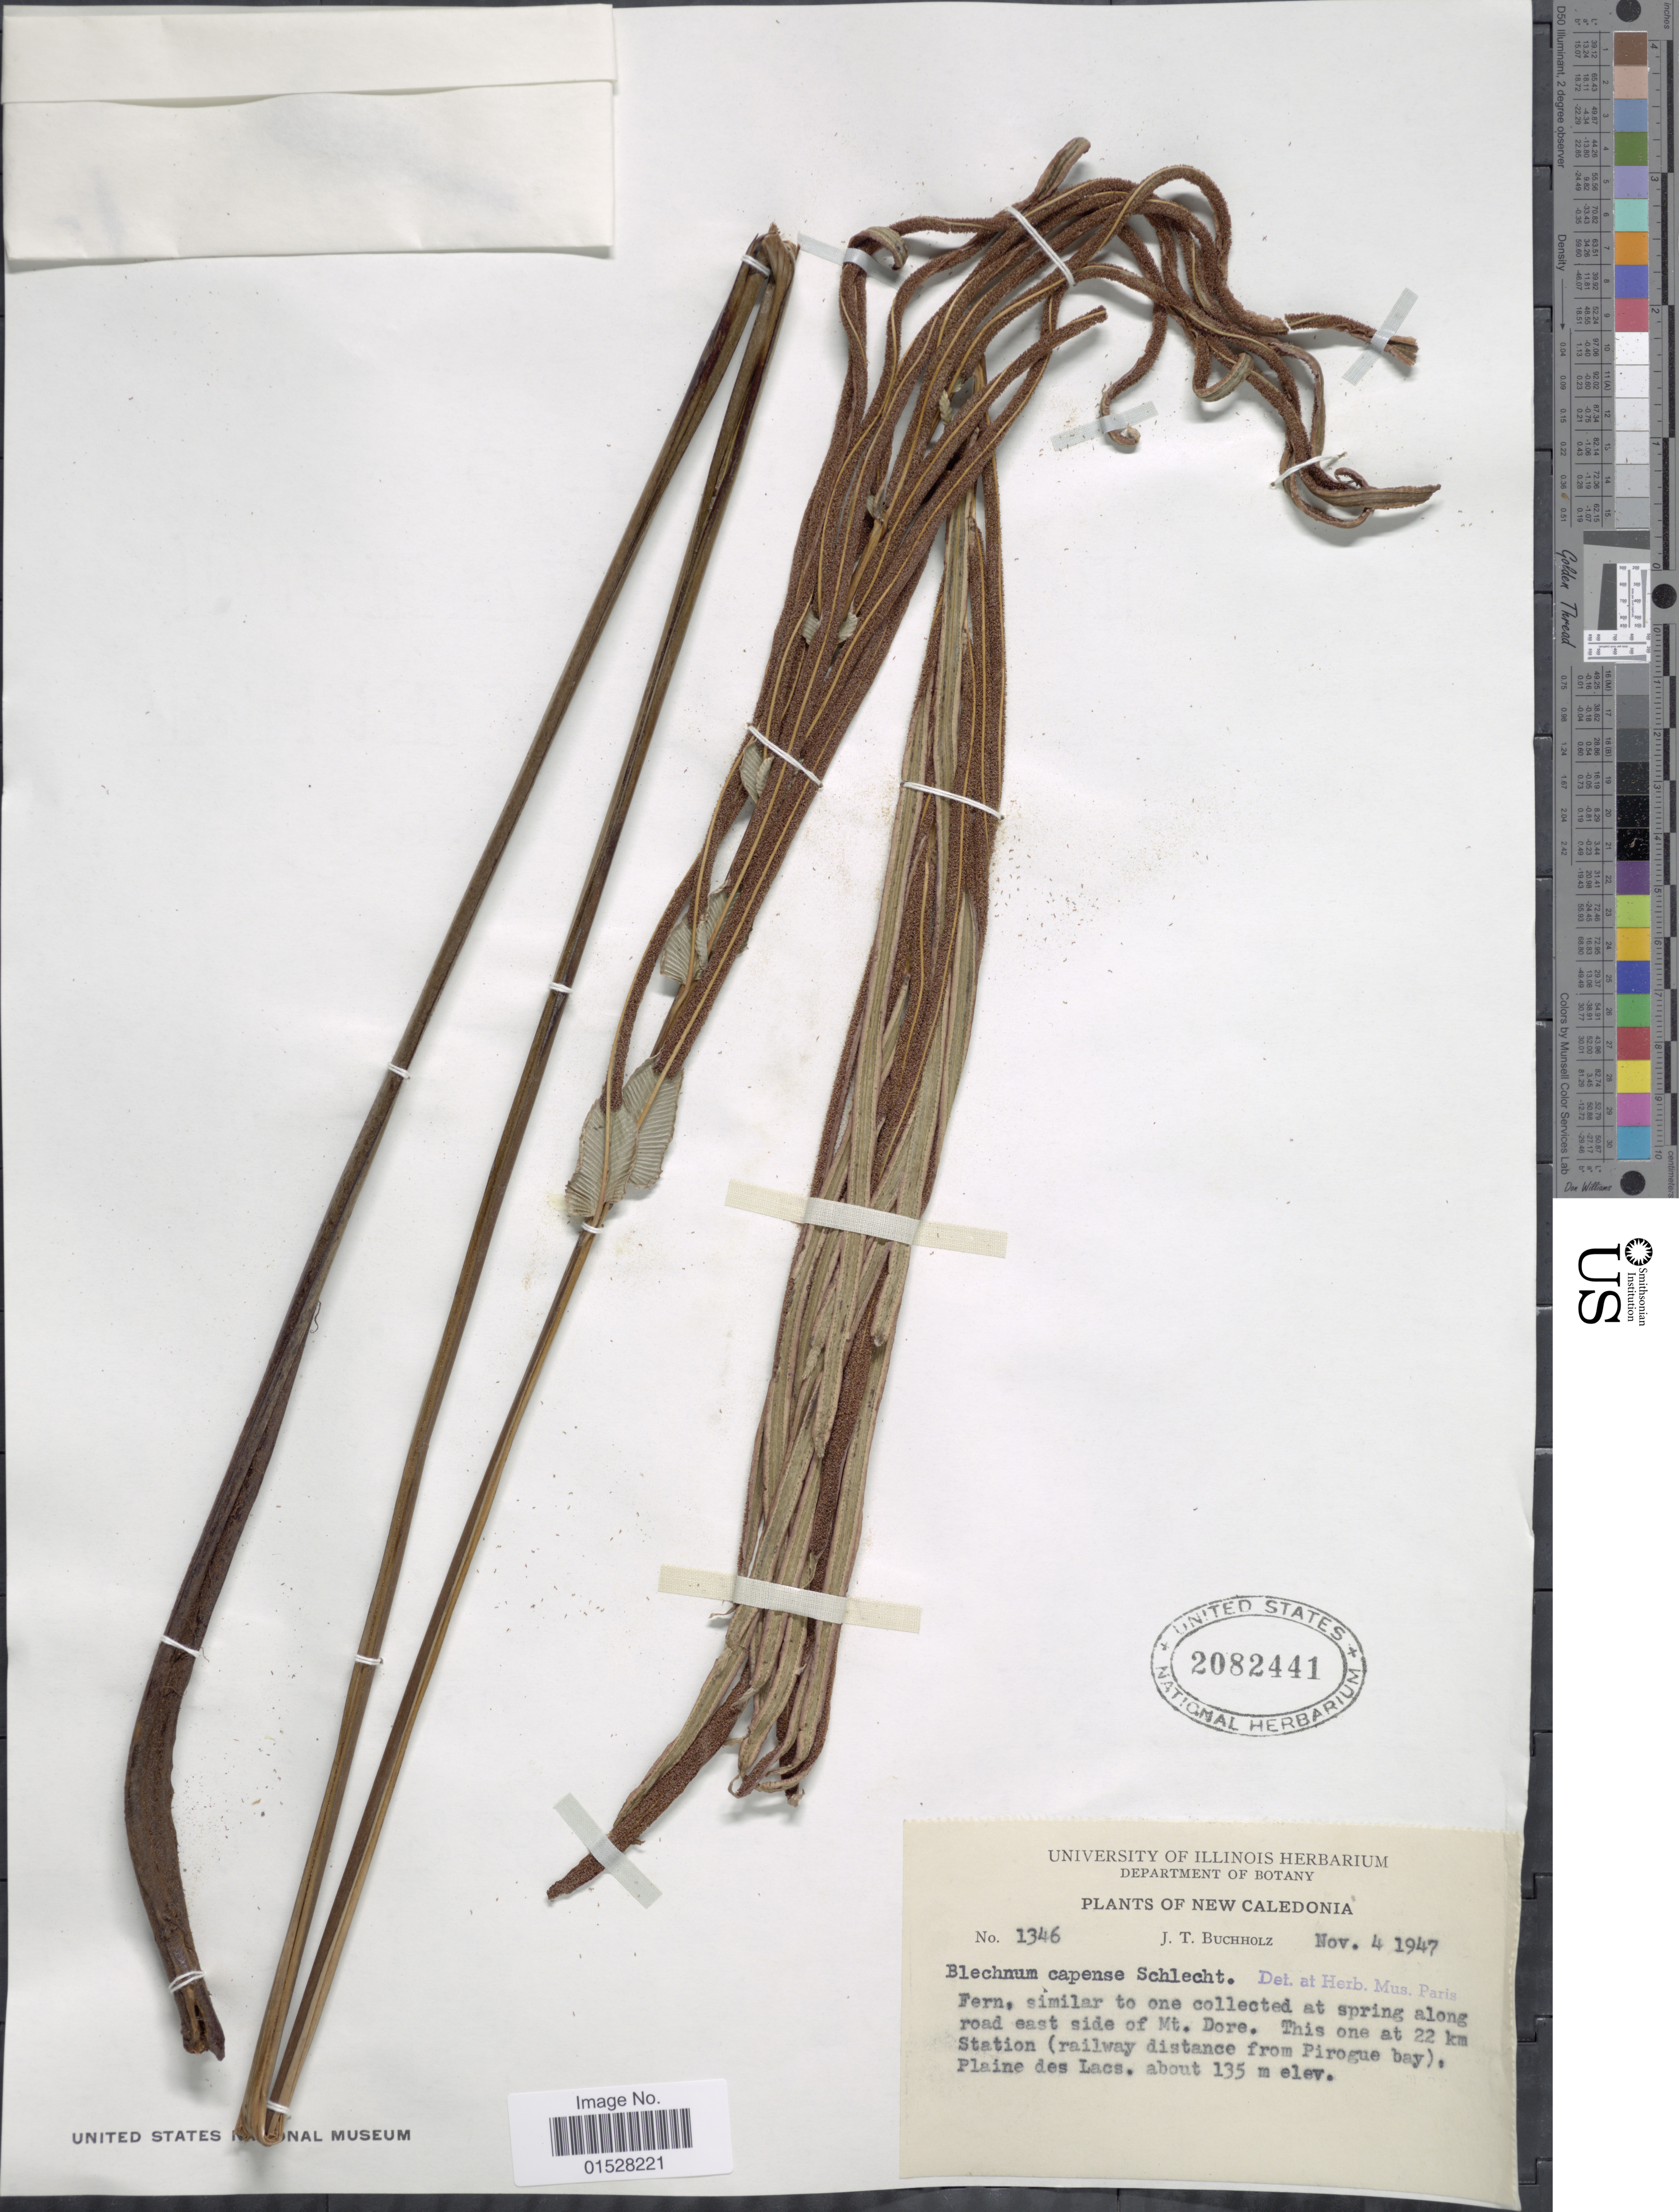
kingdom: Plantae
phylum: Tracheophyta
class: Polypodiopsida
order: Polypodiales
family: Blechnaceae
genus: Blechnum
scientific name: Blechnum subcordatum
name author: (E. Fourn.) Brownlie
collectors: J. T. Buchholz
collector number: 1346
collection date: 1947-11-04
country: New Caledonia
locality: At spring along road east side of Mt. Dore, at 22 km Station (railway distance from Pirogue bay), Plaine des Lacs.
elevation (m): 135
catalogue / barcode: US 2082441